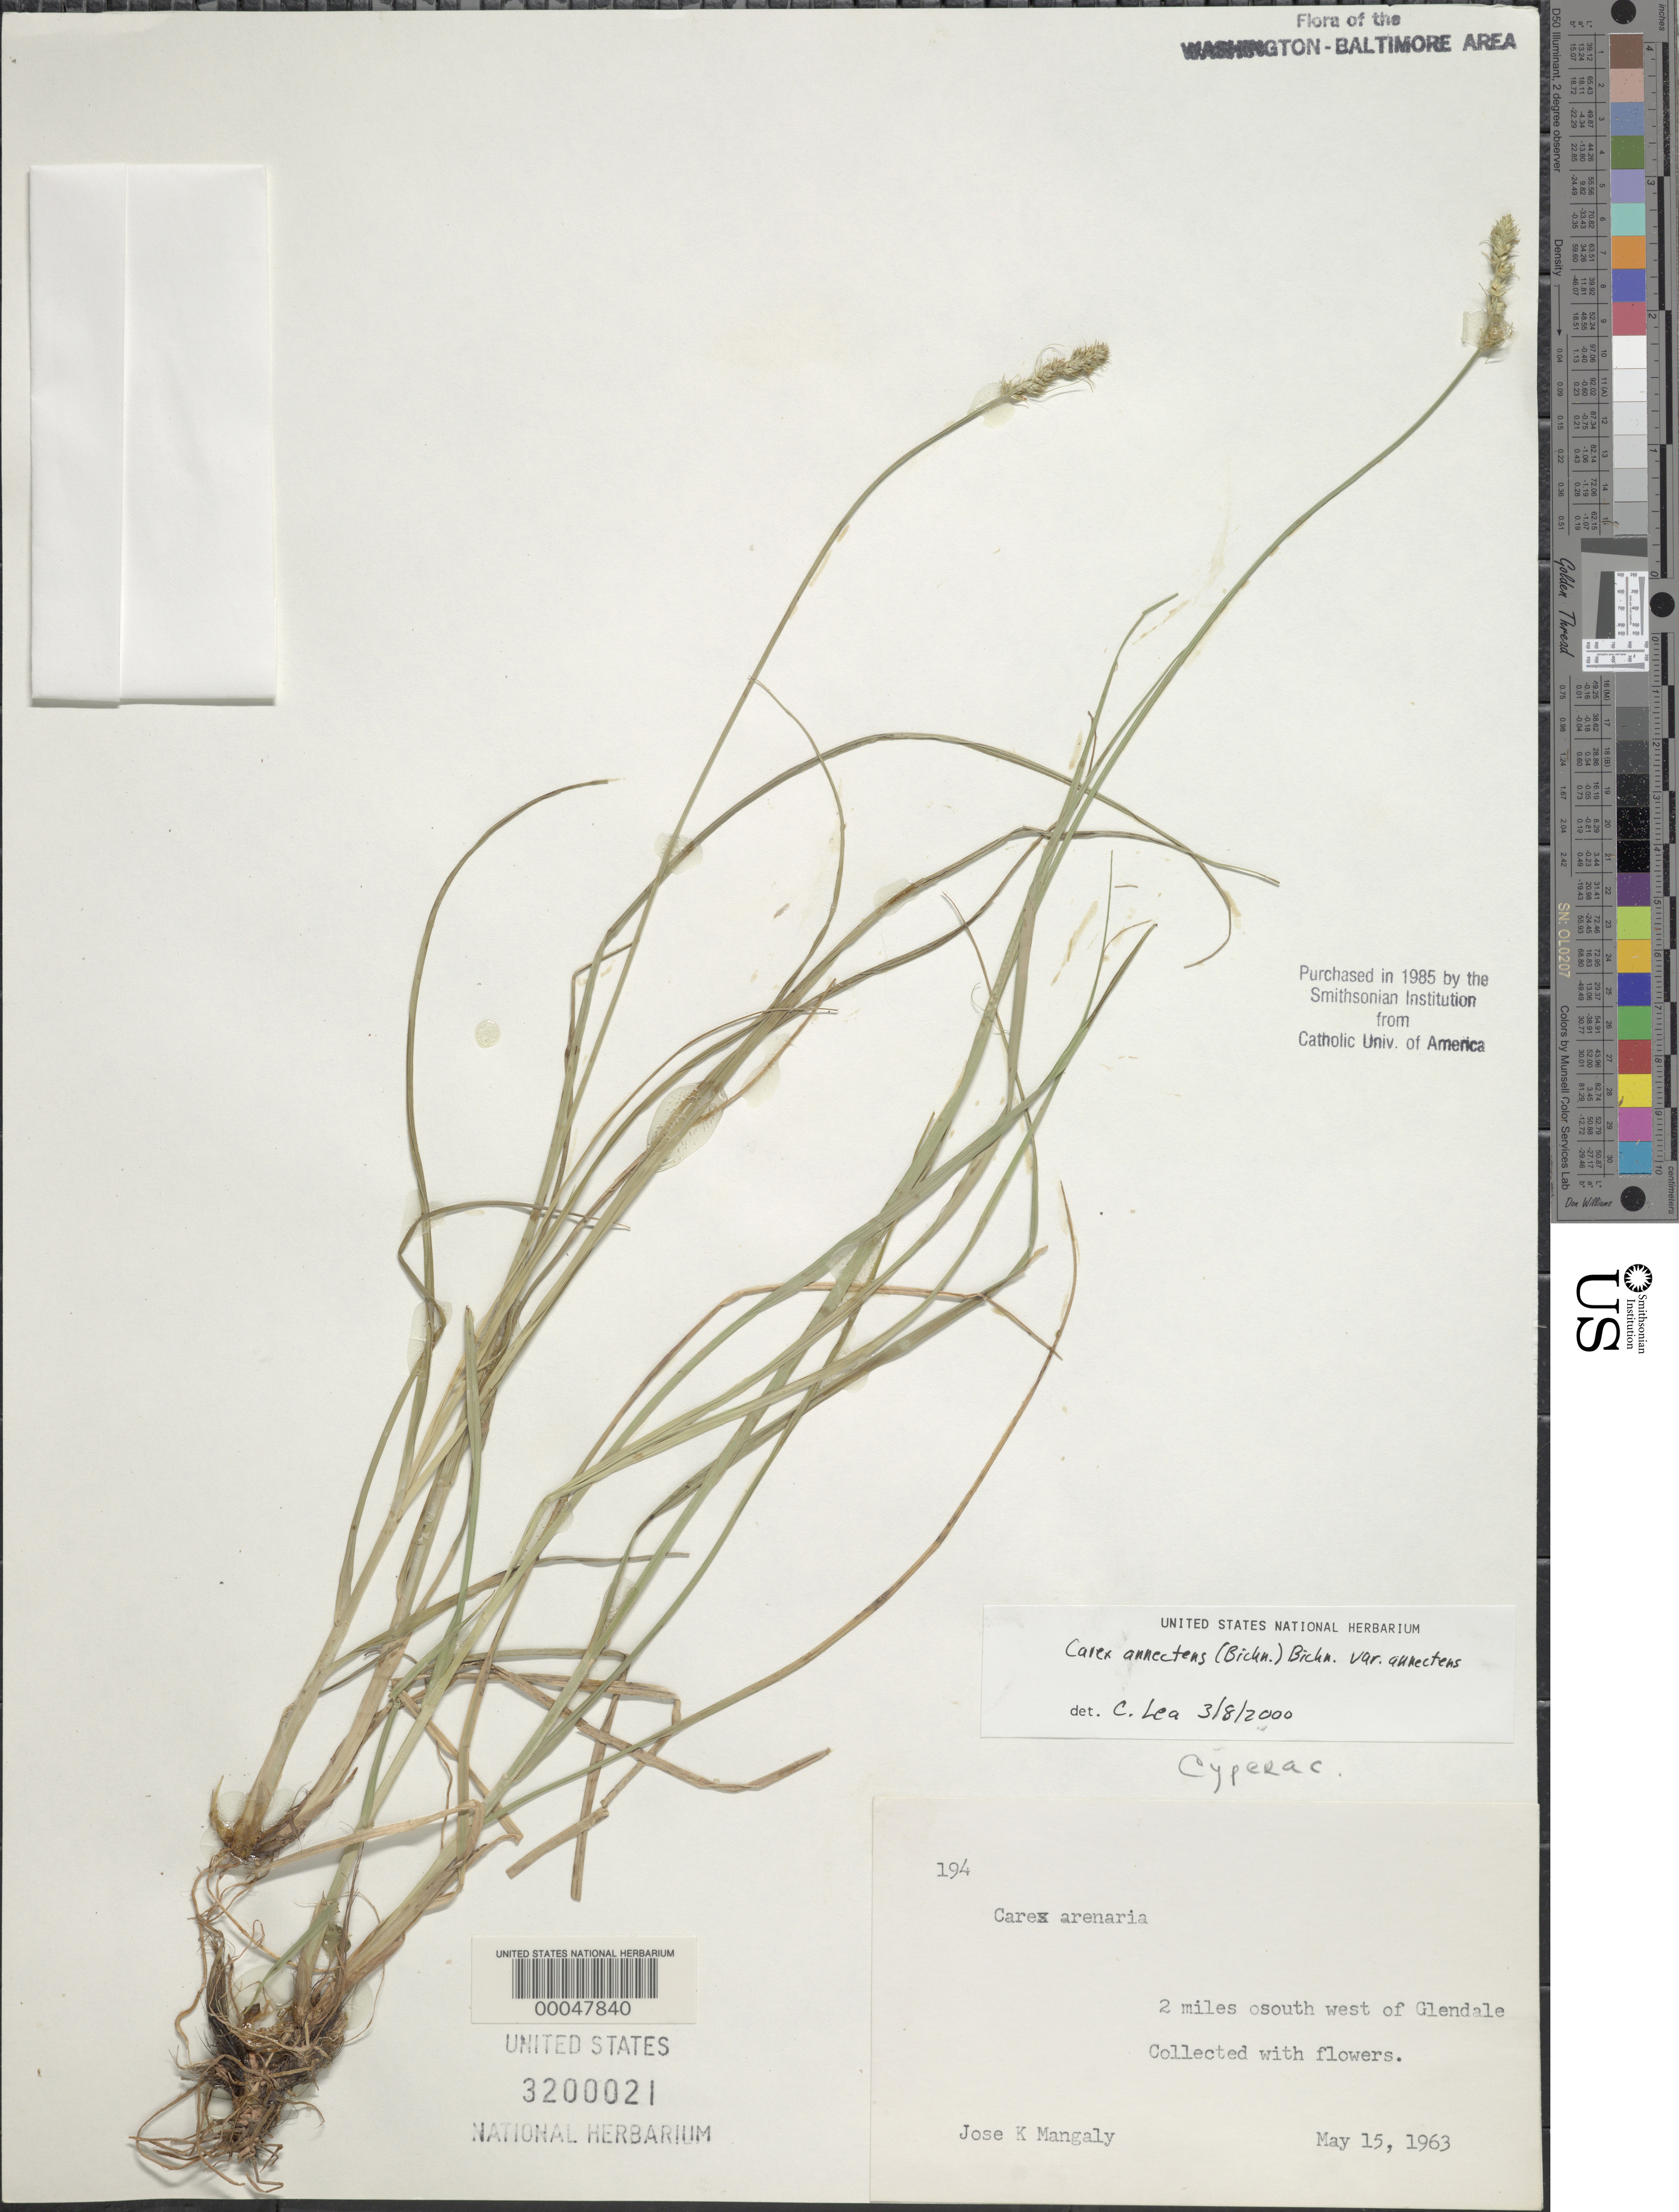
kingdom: Plantae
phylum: Tracheophyta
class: Liliopsida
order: Poales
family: Cyperaceae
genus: Carex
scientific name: Carex annectens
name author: (E.P. Bicknell) E.P. Bicknell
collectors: J. Mangaly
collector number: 194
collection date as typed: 15 May 1963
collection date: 1963-05-15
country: United States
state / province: Maryland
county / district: Prince George's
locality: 2 mi. SW of Glendale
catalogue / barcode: US 3200021